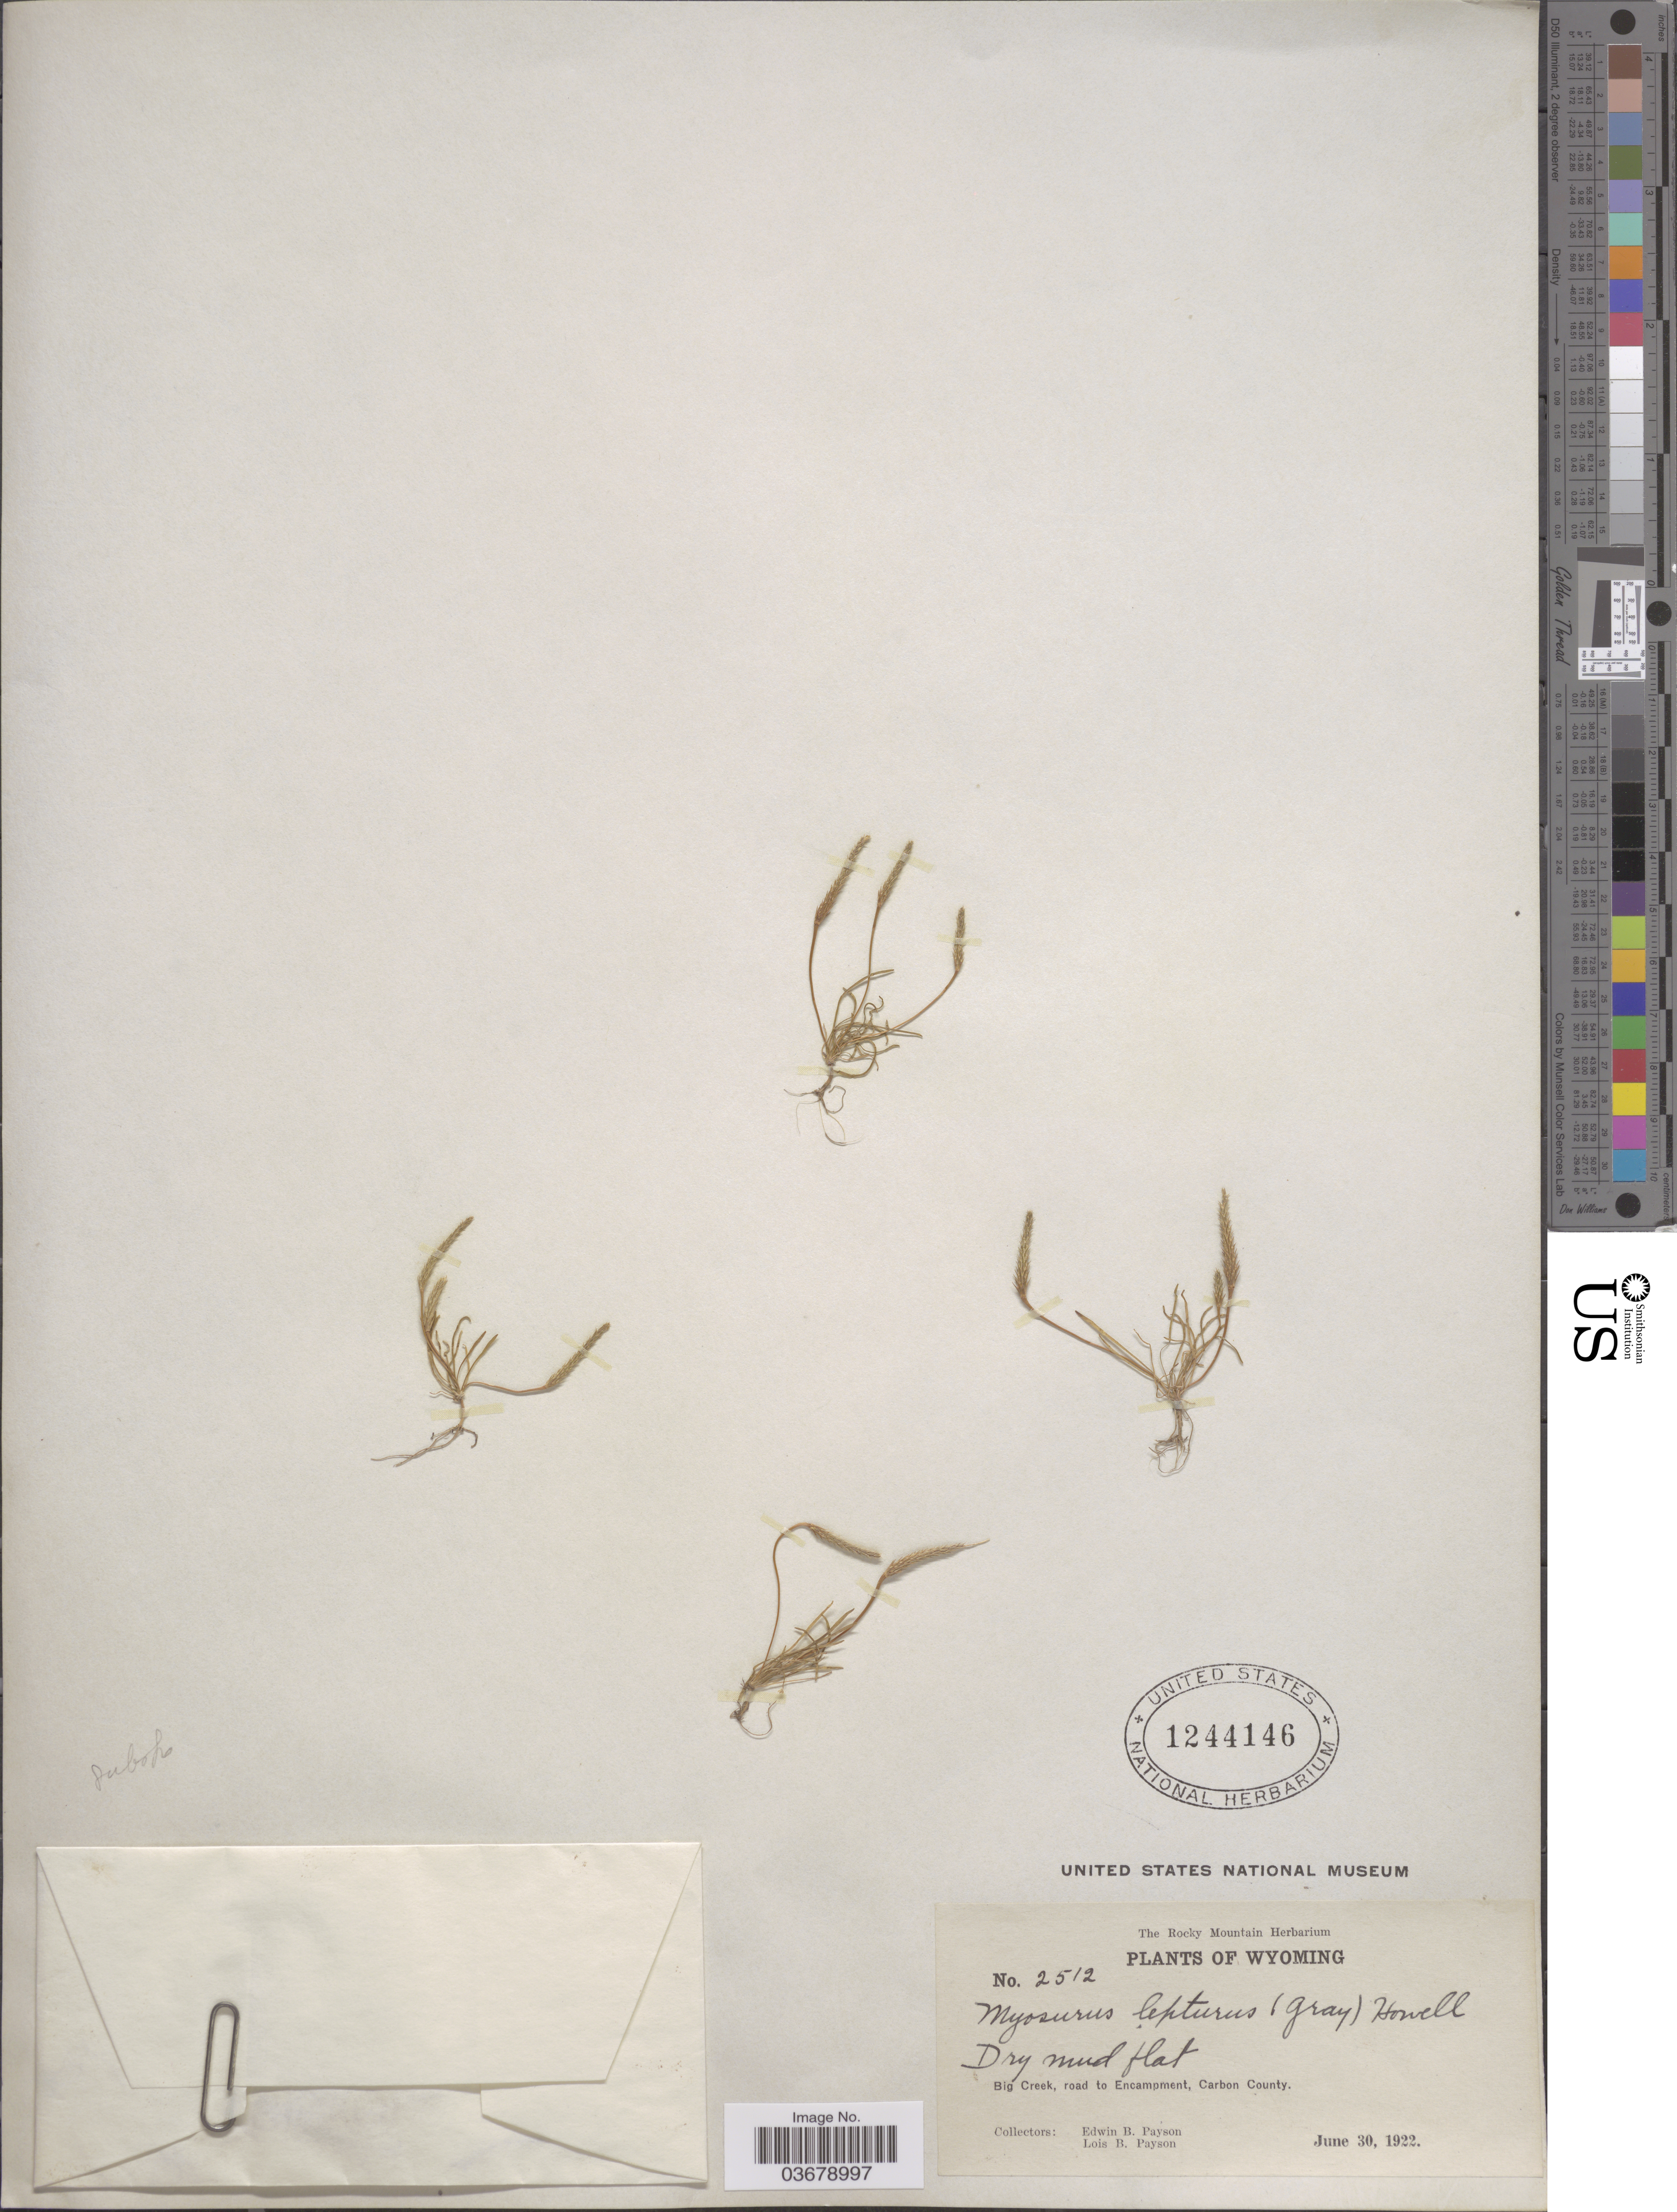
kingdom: Plantae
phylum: Tracheophyta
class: Magnoliopsida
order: Ranunculales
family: Ranunculaceae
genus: Myosurus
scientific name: Myosurus aristatus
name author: Benth.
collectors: E. Paysor & L. Payson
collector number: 2512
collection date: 1922-06-30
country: United States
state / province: Wyoming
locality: Big Creek, road to Encampment, Carbon County.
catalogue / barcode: US 1244146